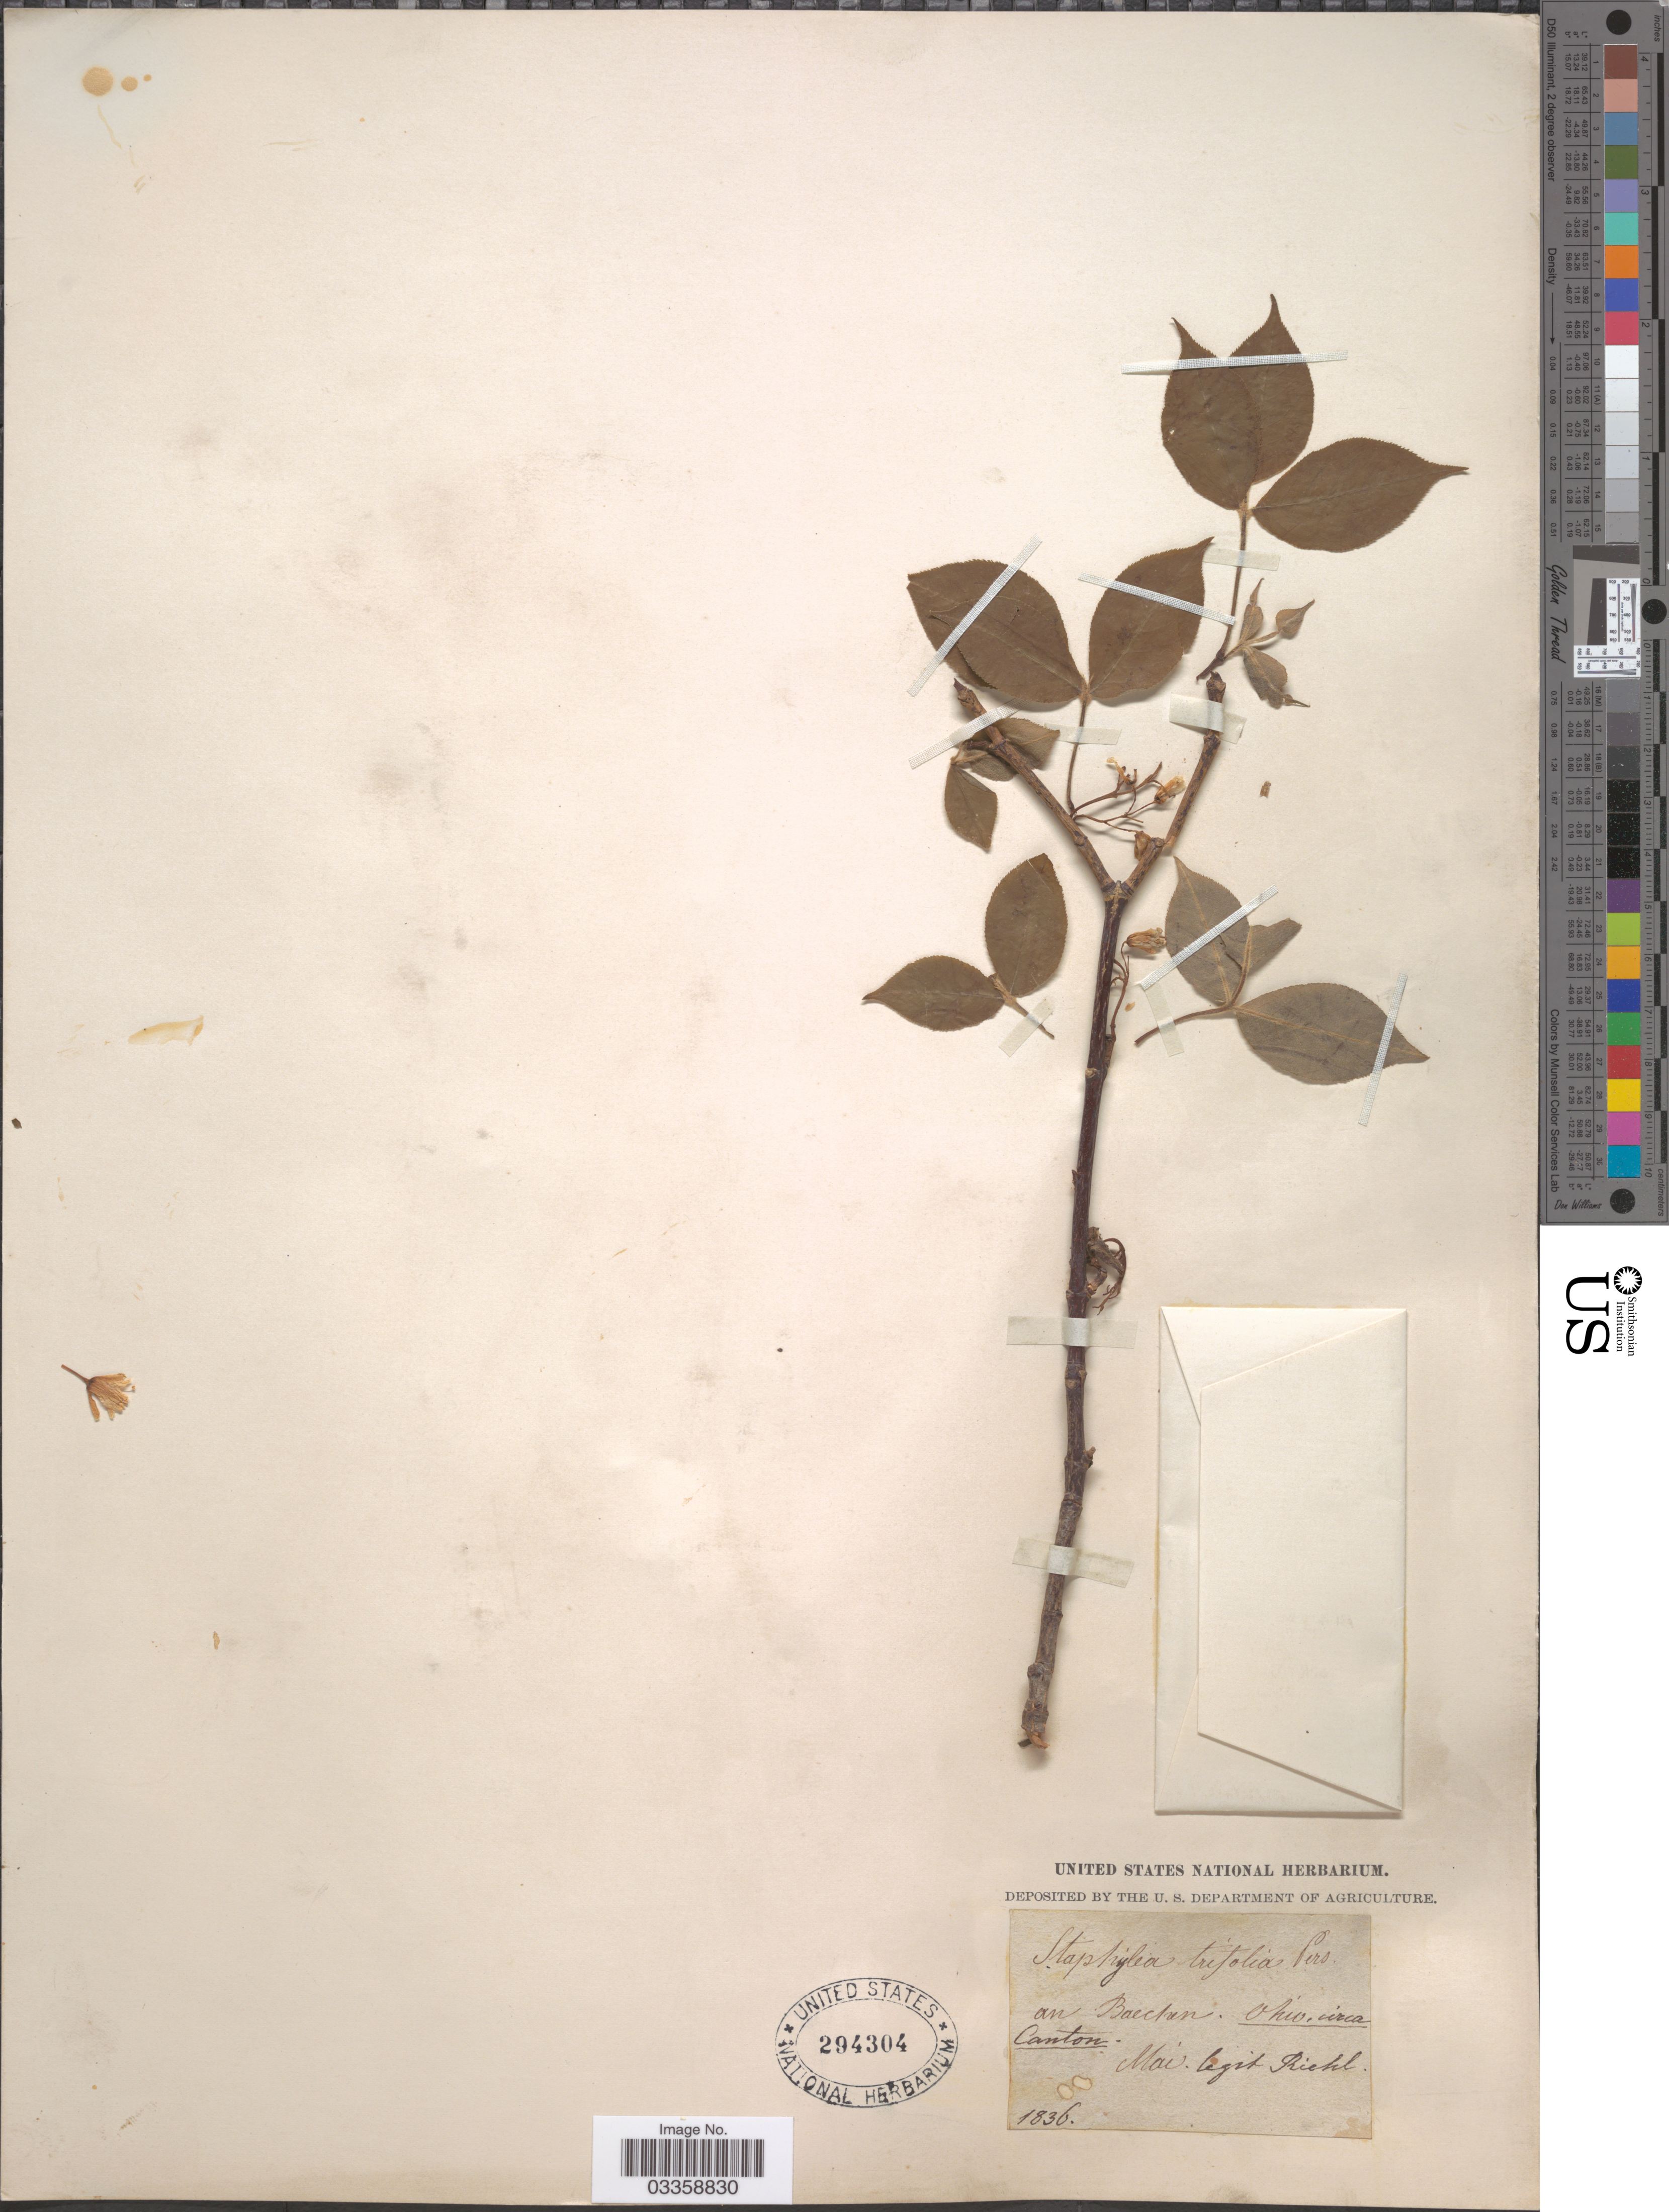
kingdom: Plantae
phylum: Tracheophyta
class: Magnoliopsida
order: Crossosomatales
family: Staphyleaceae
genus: Staphylea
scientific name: Staphylea trifolia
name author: L.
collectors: Riehl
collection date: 1836-05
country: United States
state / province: Ohio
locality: An Baechen. [unsure placement] Circa Canton. [unsure placement]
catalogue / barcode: US 294304